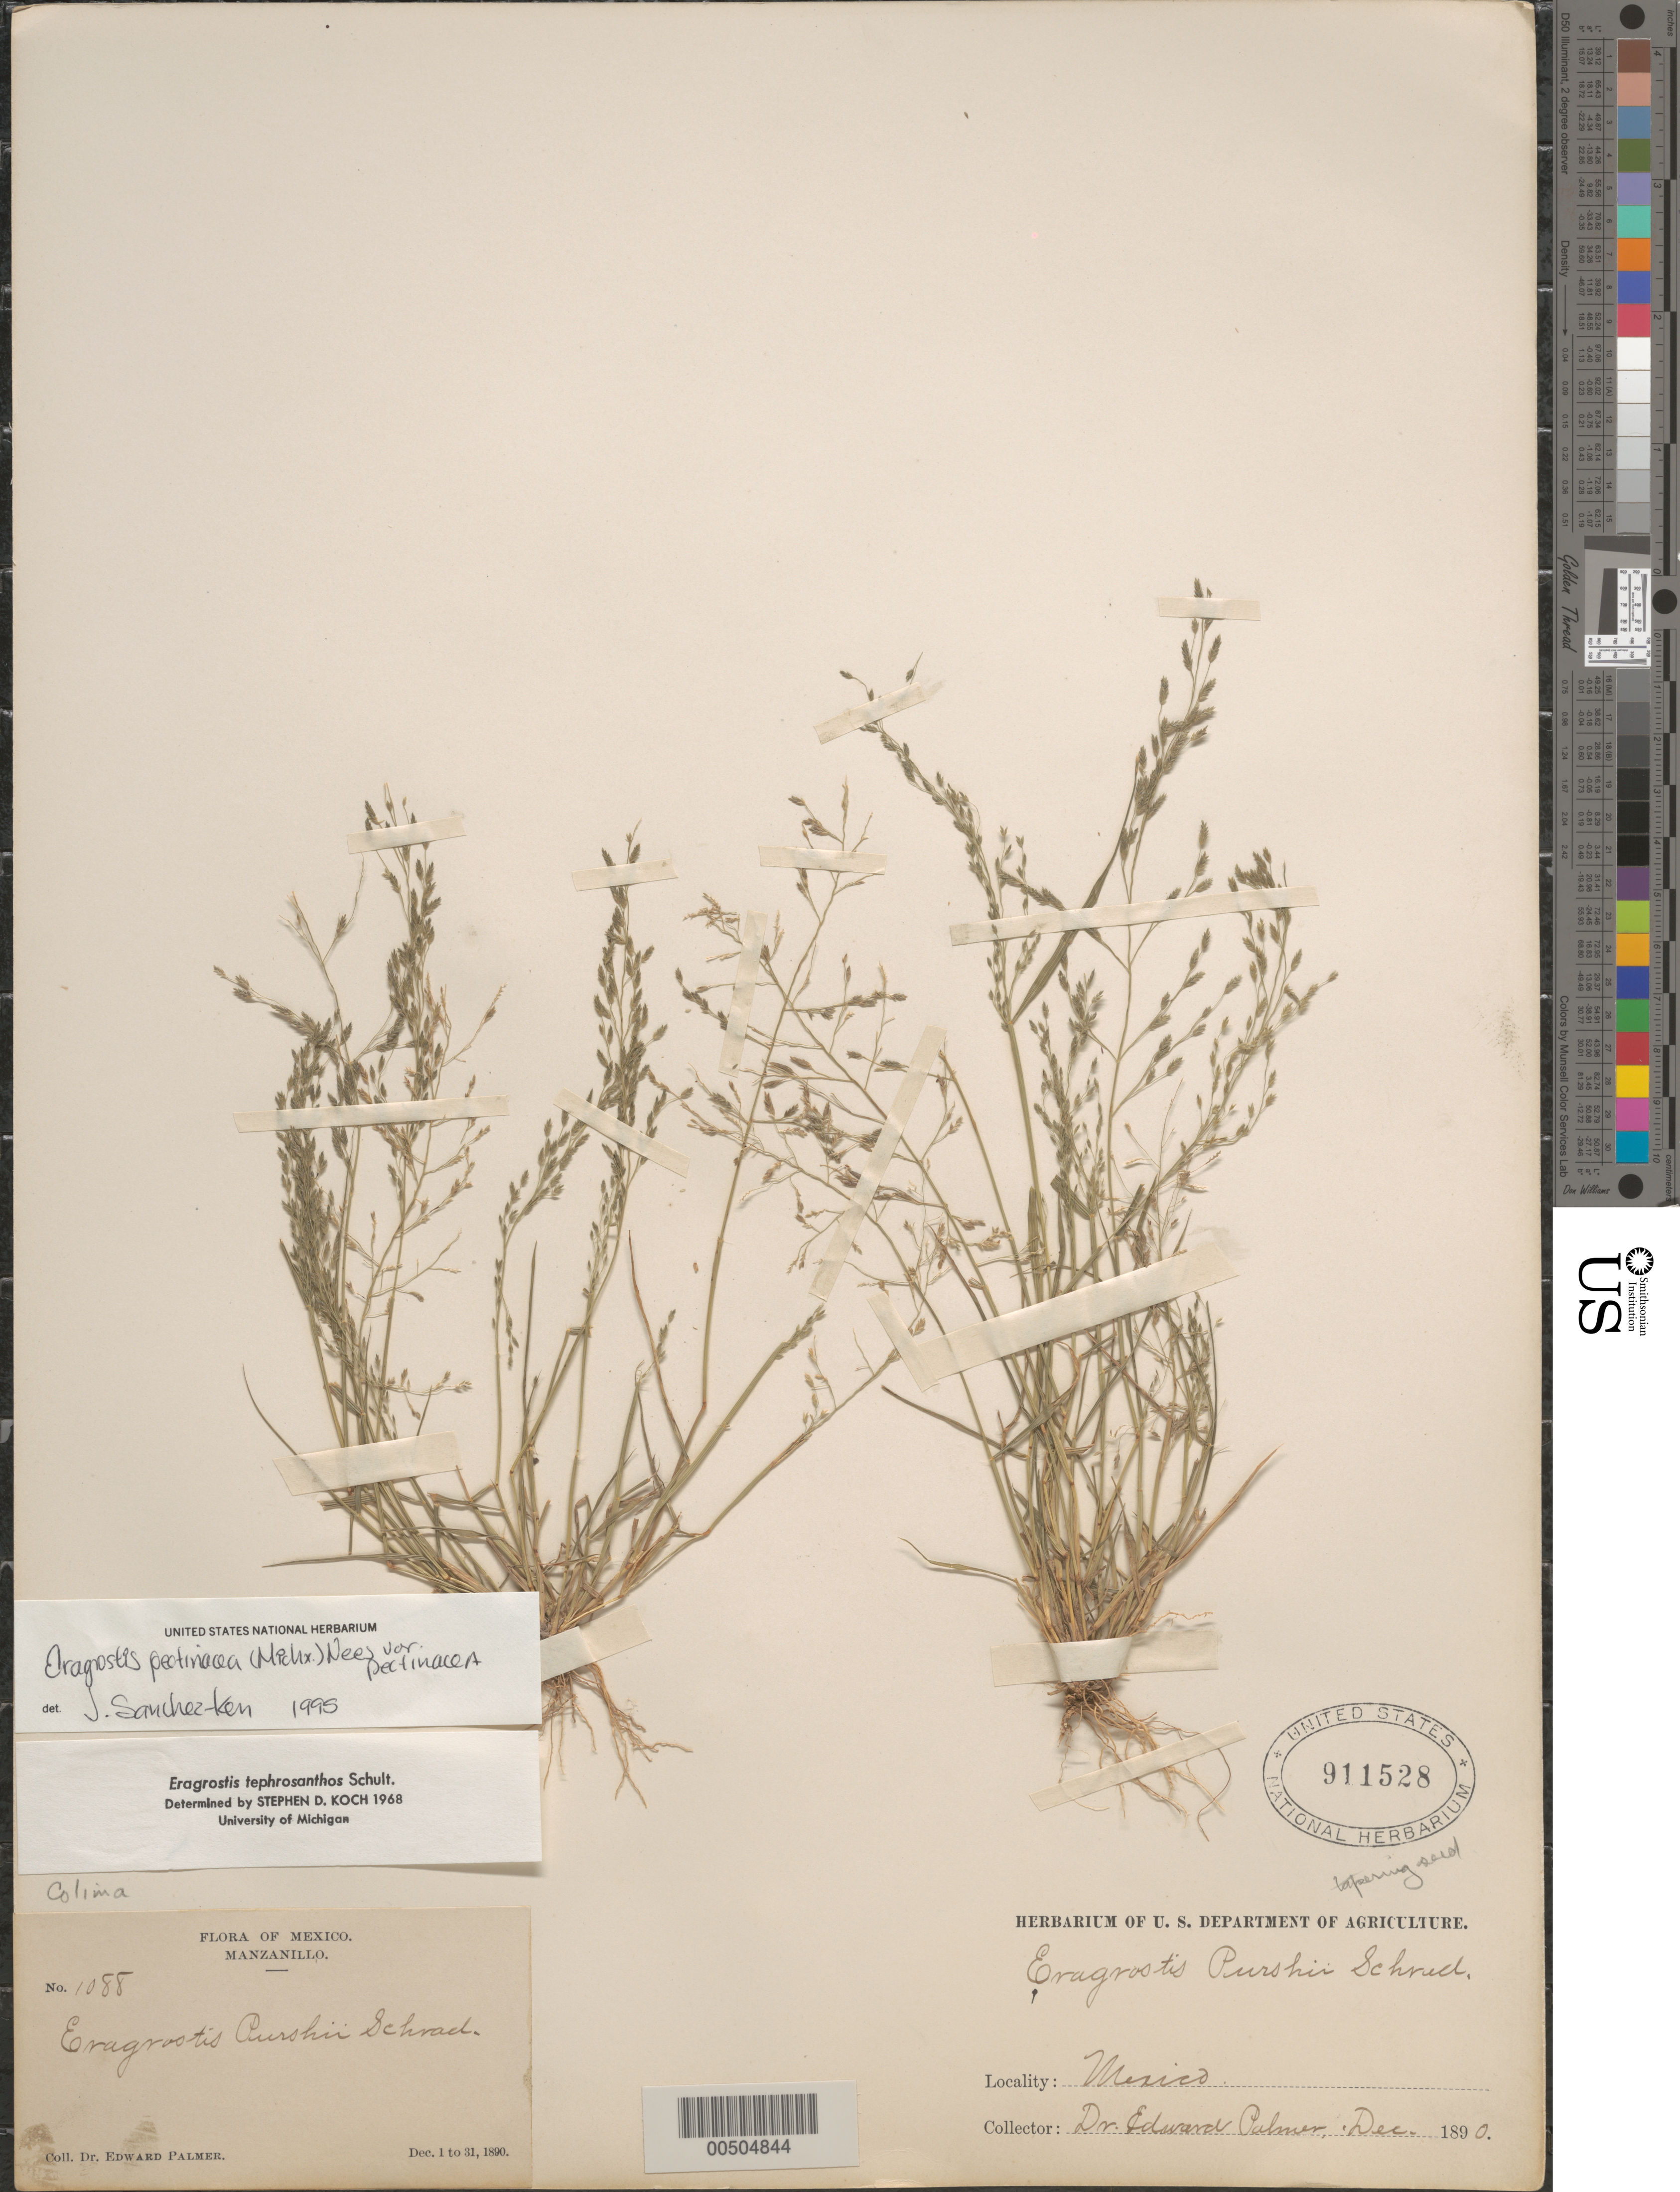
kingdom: Plantae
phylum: Tracheophyta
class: Liliopsida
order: Poales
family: Poaceae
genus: Eragrostis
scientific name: Eragrostis pectinacea var. pectinacea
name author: (Michx.) Nees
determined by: Sánchez-Ken, J. G.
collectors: E. Palmer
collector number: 1088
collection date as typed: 1 Dec 1890 to 31 Dec 1890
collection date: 1890-12-01/1890-12-31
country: Mexico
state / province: Colima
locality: Manzanillo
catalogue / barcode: US 911528